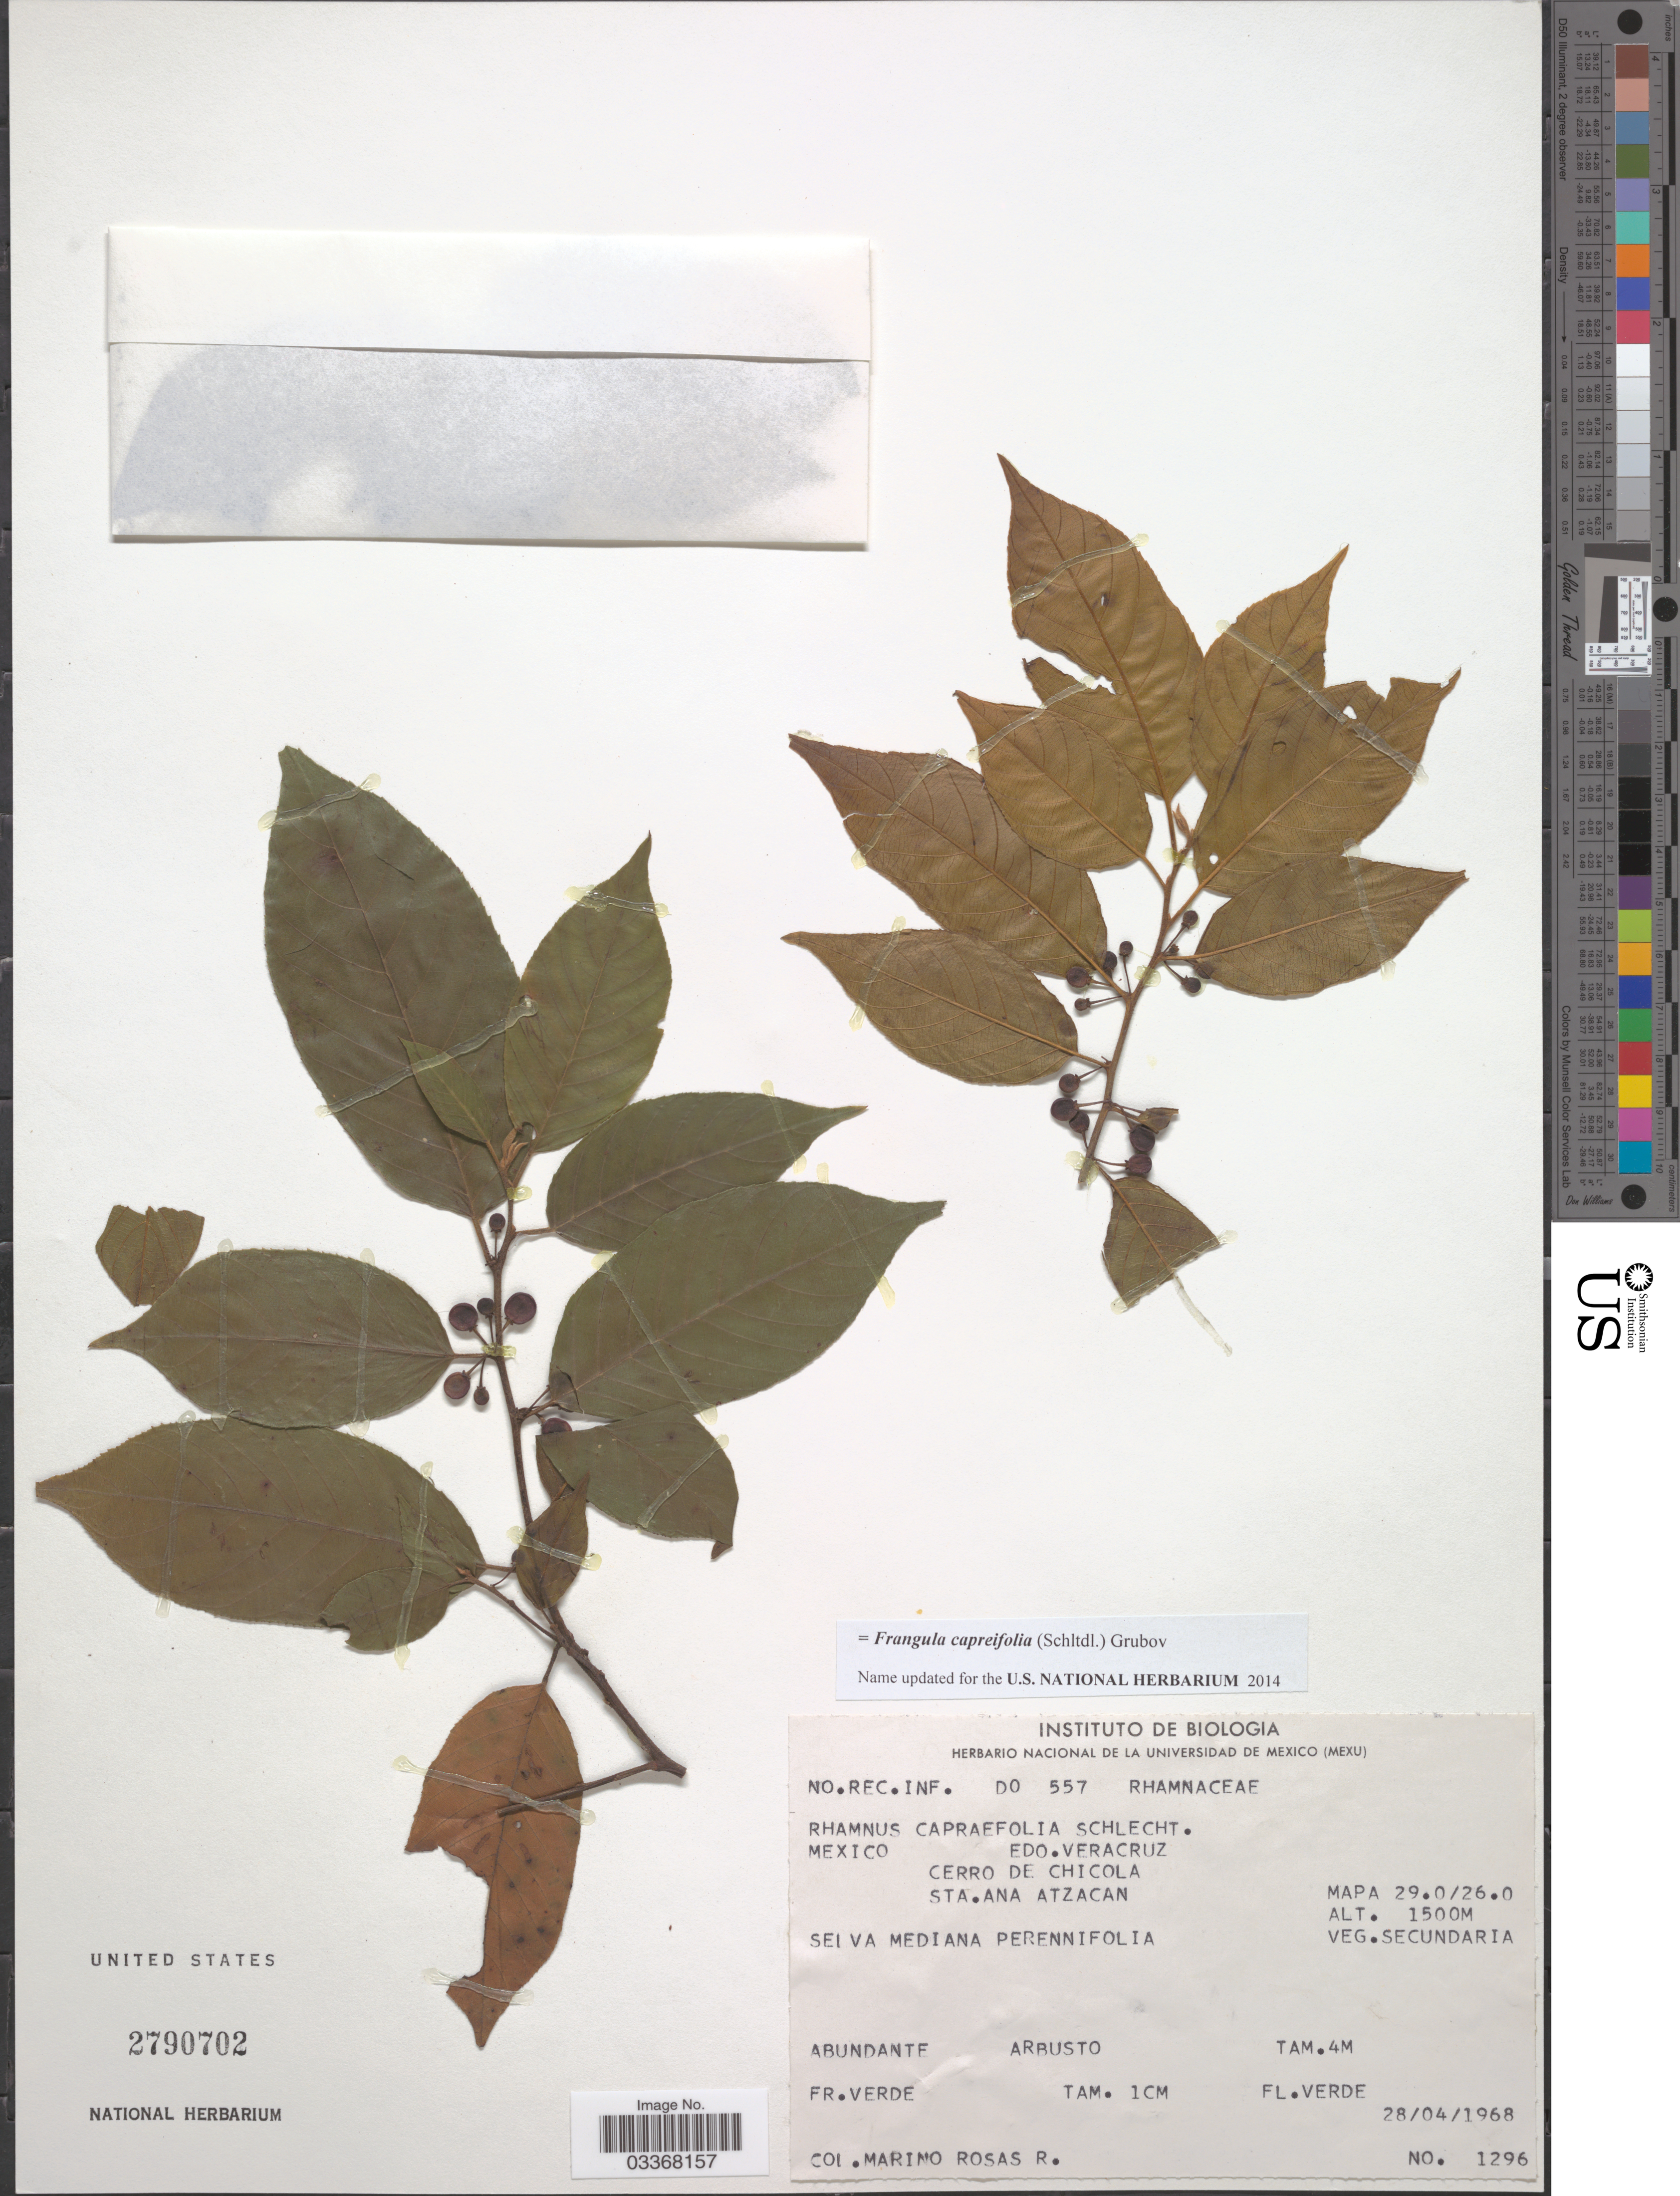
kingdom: Plantae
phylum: Tracheophyta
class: Magnoliopsida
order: Rosales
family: Rhamnaceae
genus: Frangula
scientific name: Frangula capreifolia var. capreifolia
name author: (Schltdl.) Grubov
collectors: M. Rosas R.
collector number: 1296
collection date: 1968-04-28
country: Mexico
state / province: Veracruz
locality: Edo. Veracruz, Cerro de Chicola, Sta. Ana Atzacan, Mapa 29.0/26.0.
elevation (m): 1500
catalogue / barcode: US 2790702